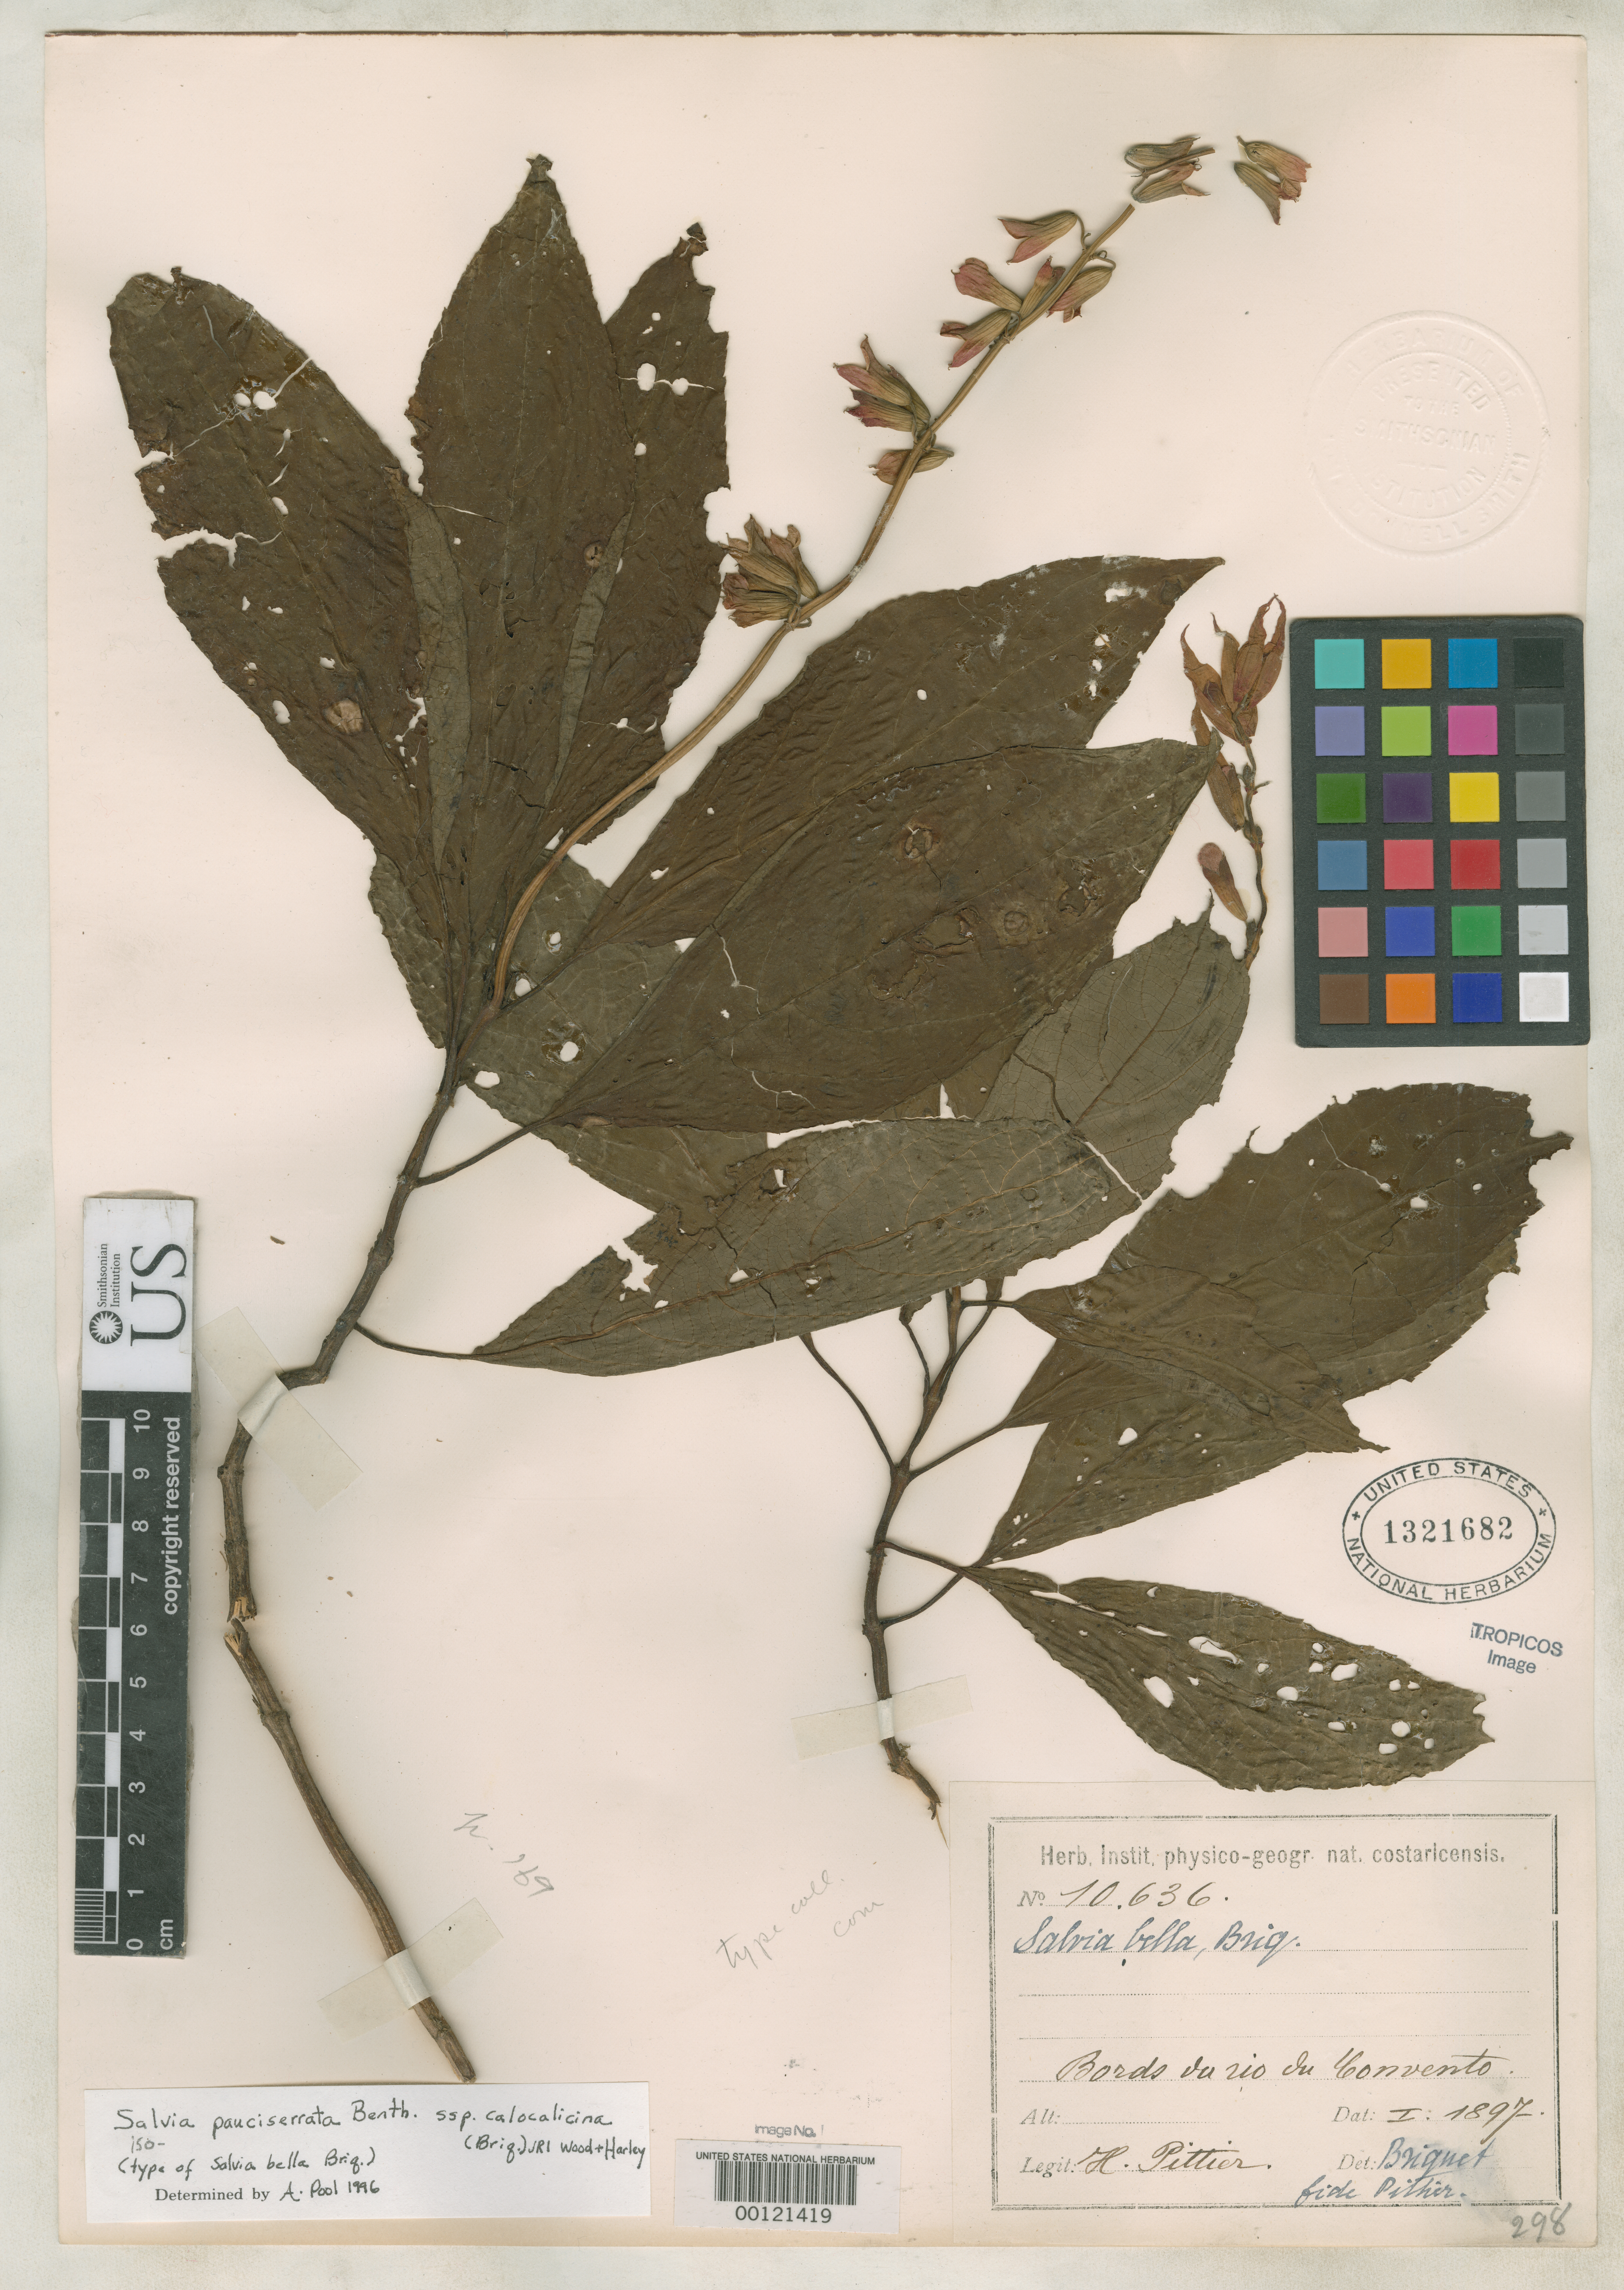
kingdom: Plantae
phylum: Tracheophyta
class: Magnoliopsida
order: Lamiales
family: Lamiaceae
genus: Salvia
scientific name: Salvia bella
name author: Briq.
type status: Isotype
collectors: H. F. Pittier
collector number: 10636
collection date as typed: Jan 1897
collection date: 1897-01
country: Costa Rica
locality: Bords du Rio du Convento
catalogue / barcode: US 1321682